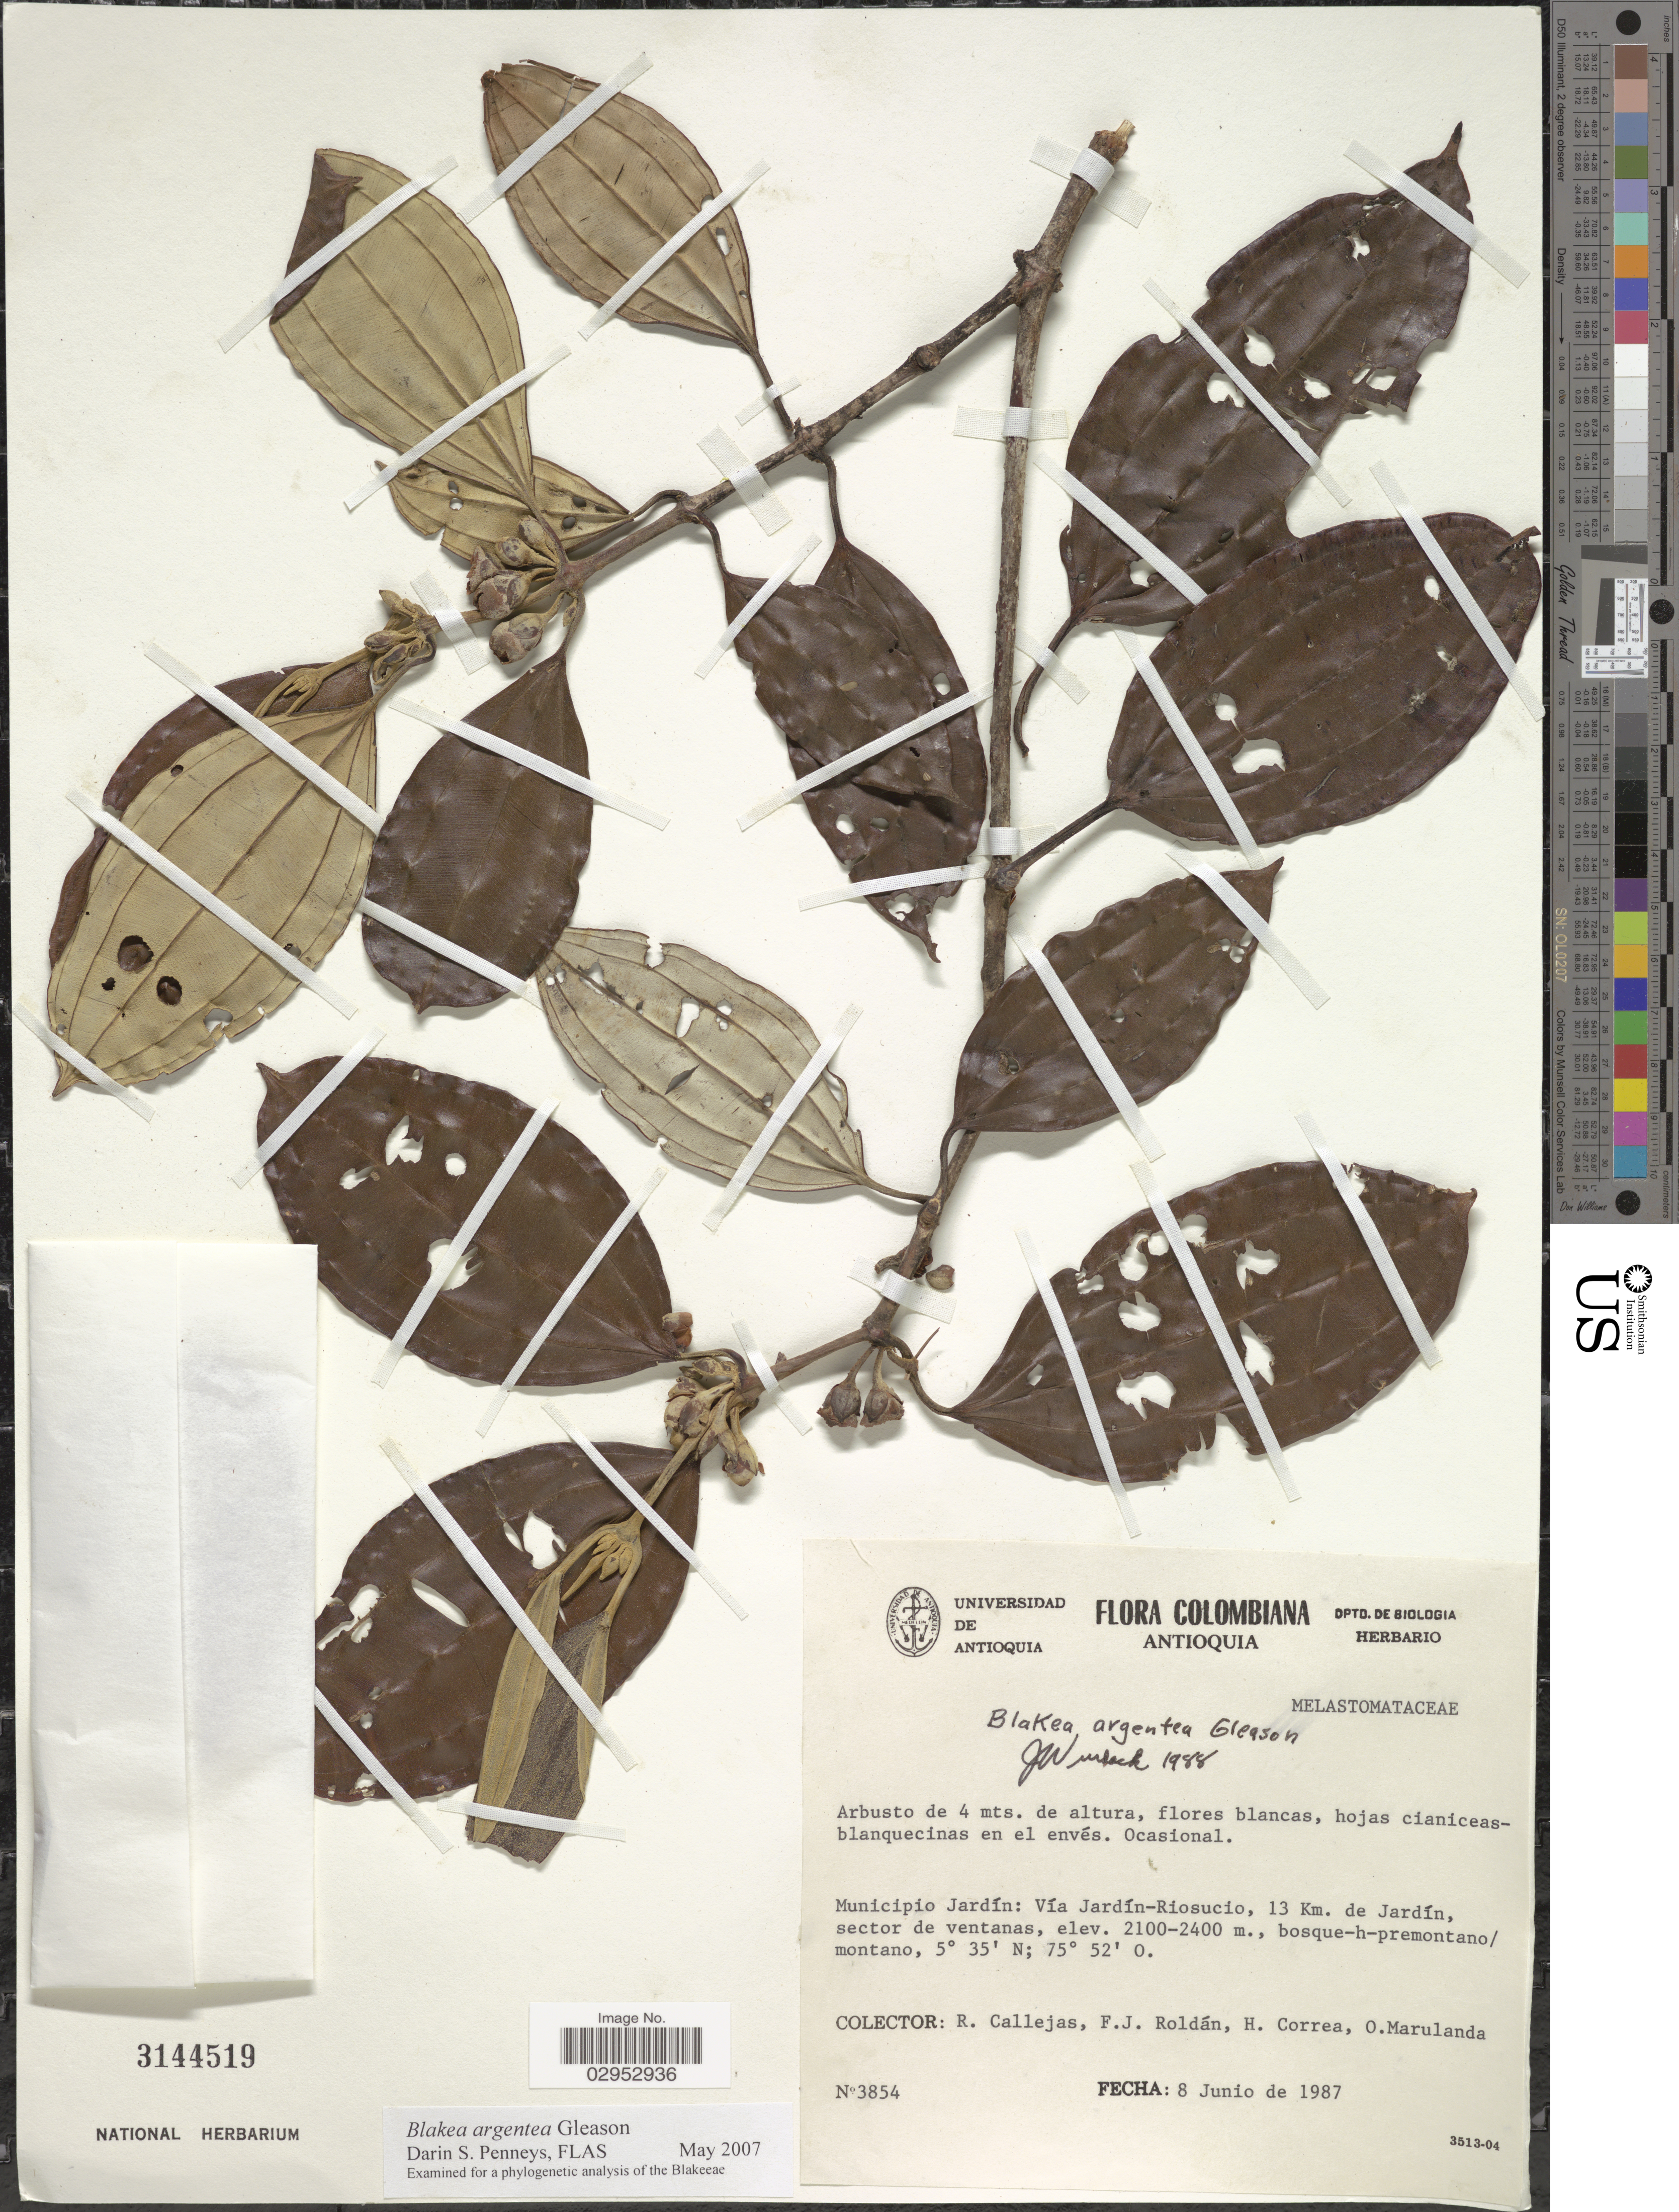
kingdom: Plantae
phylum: Tracheophyta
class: Magnoliopsida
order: Myrtales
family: Melastomataceae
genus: Blakea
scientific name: Blakea argentea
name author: Gleason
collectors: R. Callejas, F. J. Roldán, H. Correa & O. Marulanda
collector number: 3854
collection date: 1987-06-08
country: Colombia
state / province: Antioquia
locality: Municipio Jardín: Vía Jardín-Riosucio, 13 Km. de Jardín, sector de ventanas.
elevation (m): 2100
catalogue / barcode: US 3144519